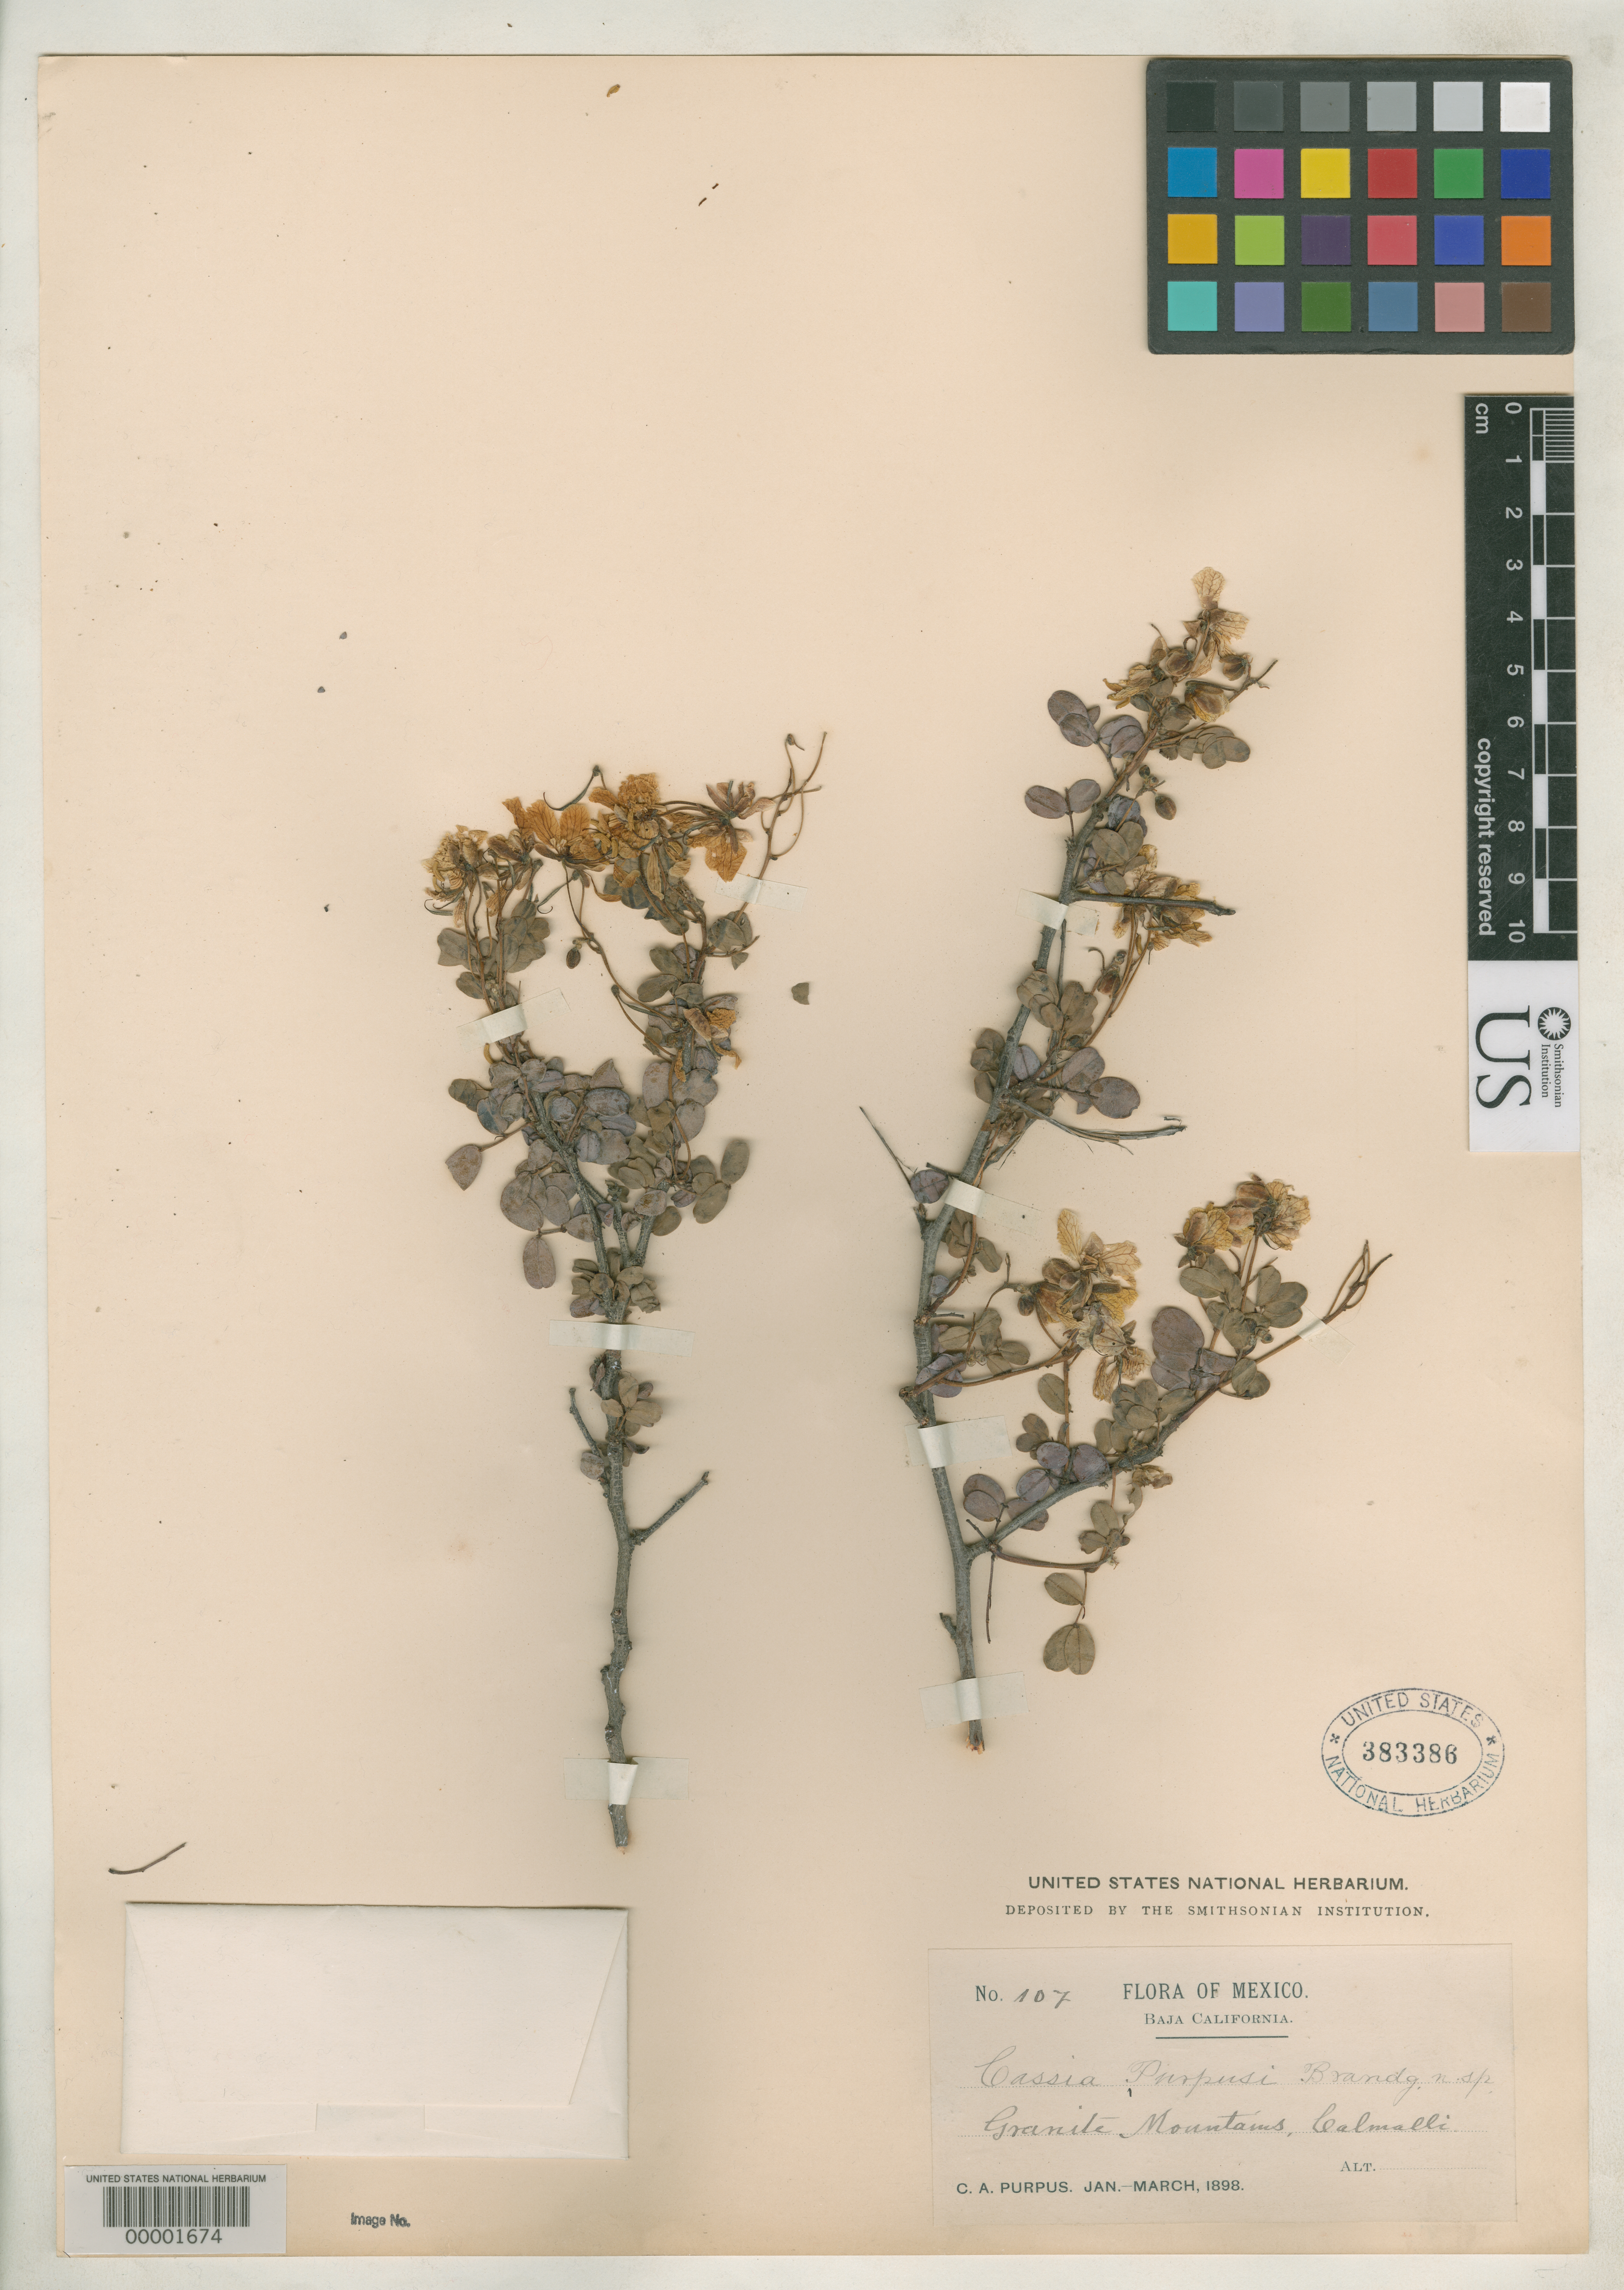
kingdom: Plantae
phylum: Tracheophyta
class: Magnoliopsida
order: Fabales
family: Fabaceae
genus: Cassia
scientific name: Cassia purpusii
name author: Brandegee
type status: Isosyntype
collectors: C. A. Purpus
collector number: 107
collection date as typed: Jan 1898 to -- Mar 1898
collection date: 1898-01/1898-03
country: Mexico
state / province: Baja California Sur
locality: Near Calmalli, Granite Mts.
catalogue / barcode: US 383386